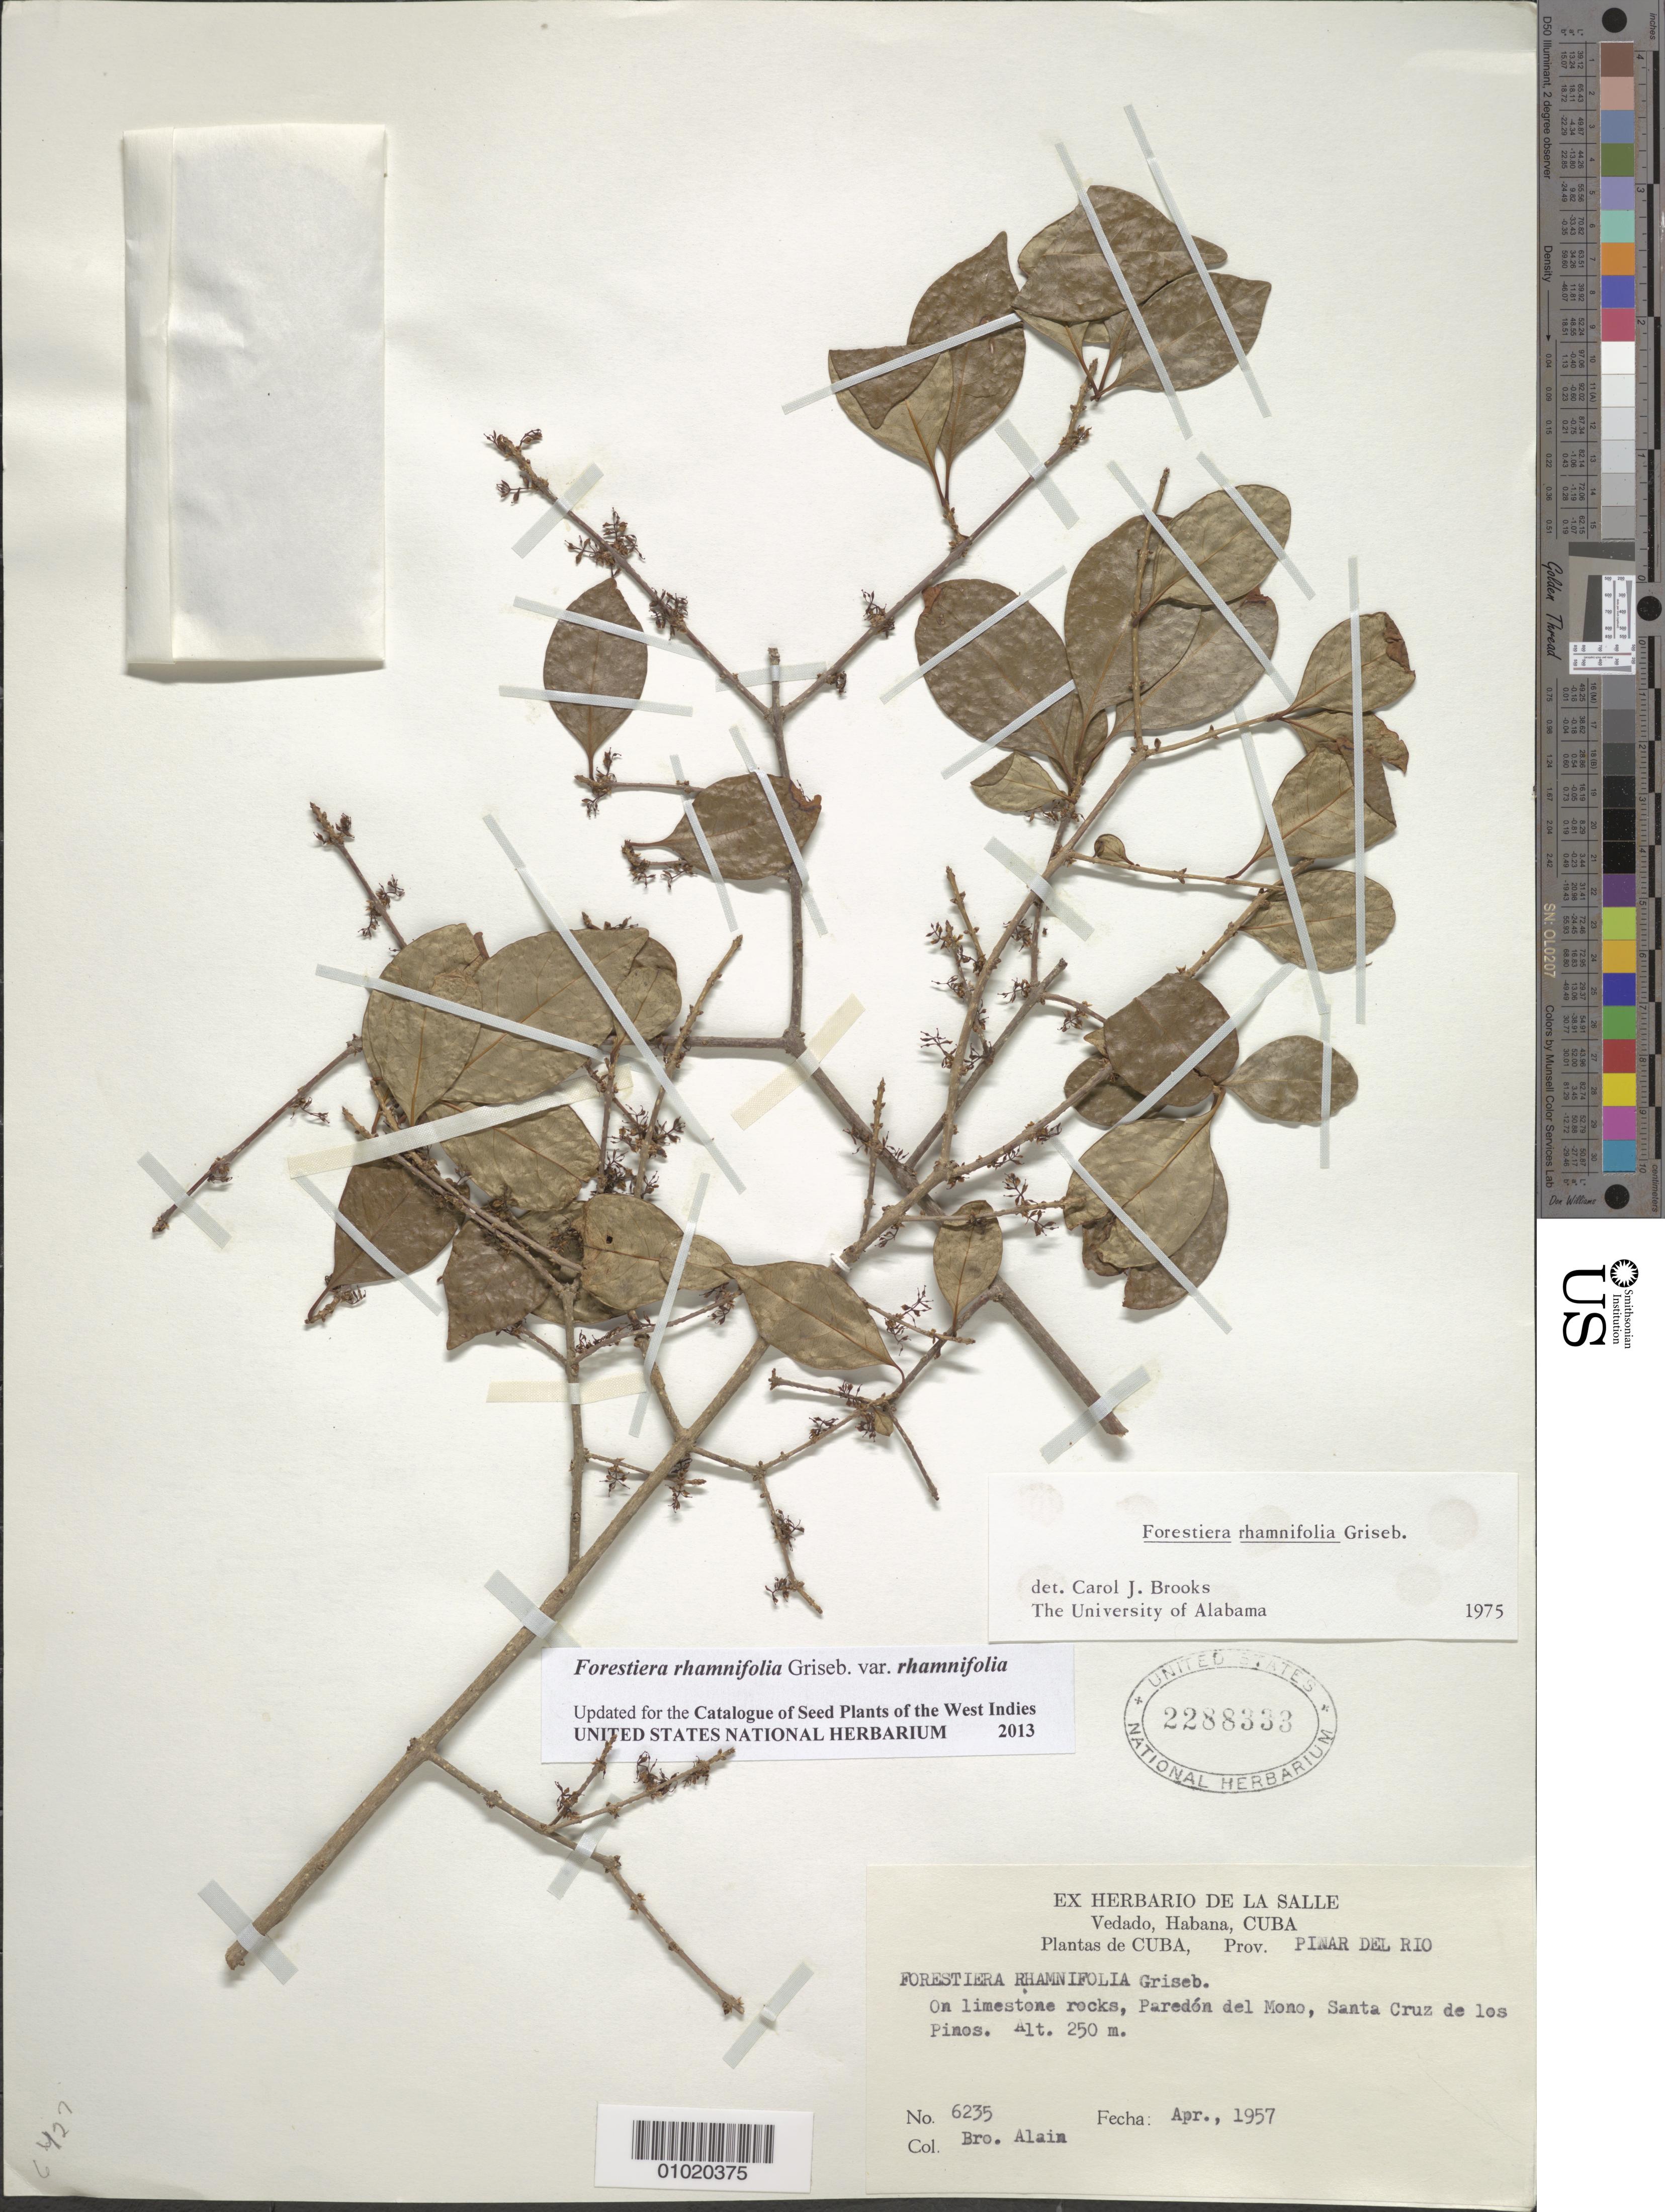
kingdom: Plantae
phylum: Tracheophyta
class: Magnoliopsida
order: Lamiales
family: Oleaceae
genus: Forestiera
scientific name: Forestiera rhamnifolia var. rhamnifolia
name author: Griseb.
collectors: A. H. Liogier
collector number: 6235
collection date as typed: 01 Apr 1957 to 30 Apr 1957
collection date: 1957-04-01/1957-04-30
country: Cuba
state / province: Pinar del Rio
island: Cuba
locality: On limestone rocks, Paredon del mono, Santaz Cruz de los Pinos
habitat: On limestone rocks.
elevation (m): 250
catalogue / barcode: US 2288333